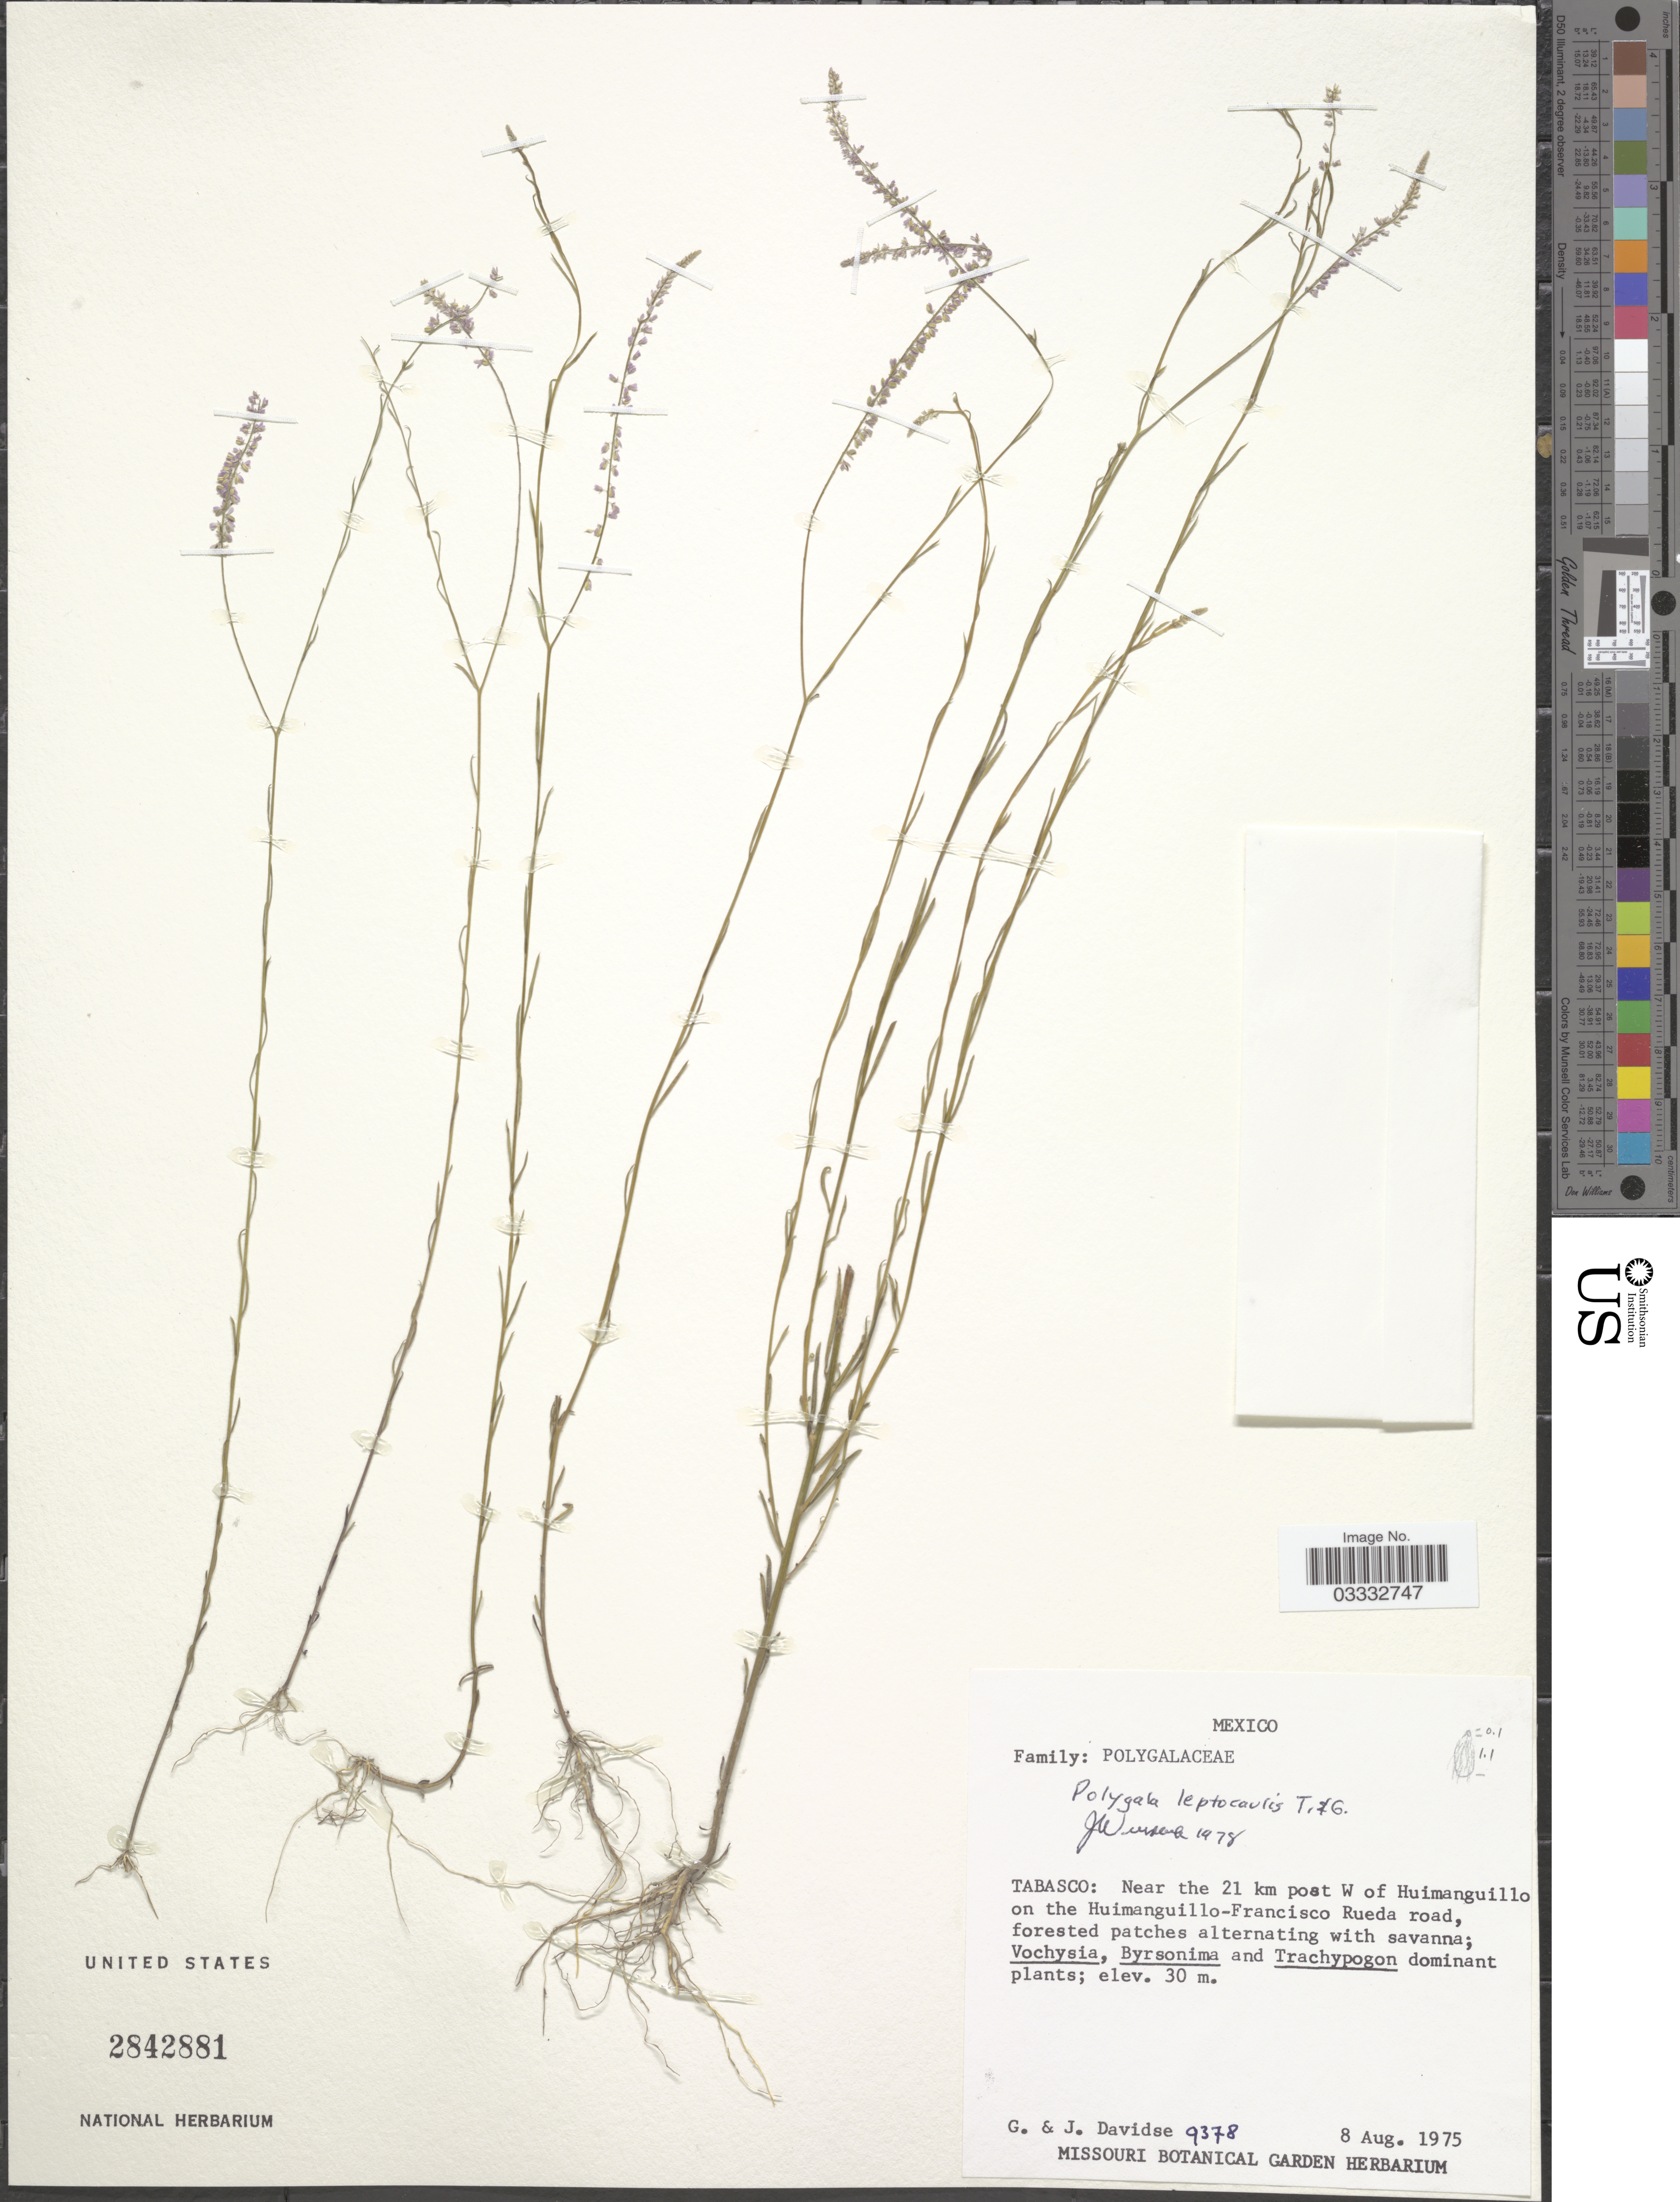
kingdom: Plantae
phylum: Tracheophyta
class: Magnoliopsida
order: Fabales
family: Polygalaceae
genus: Polygala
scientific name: Polygala leptocaulis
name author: Torr. & A. Gray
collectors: G. Davidse & J. Davidse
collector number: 9378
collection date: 1975-08-08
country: Mexico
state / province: Tabasco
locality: Near the 21 km post W of Huimanguillo on the Huimanguillo-Francisco Rueda road.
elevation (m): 30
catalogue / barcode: US 2842881